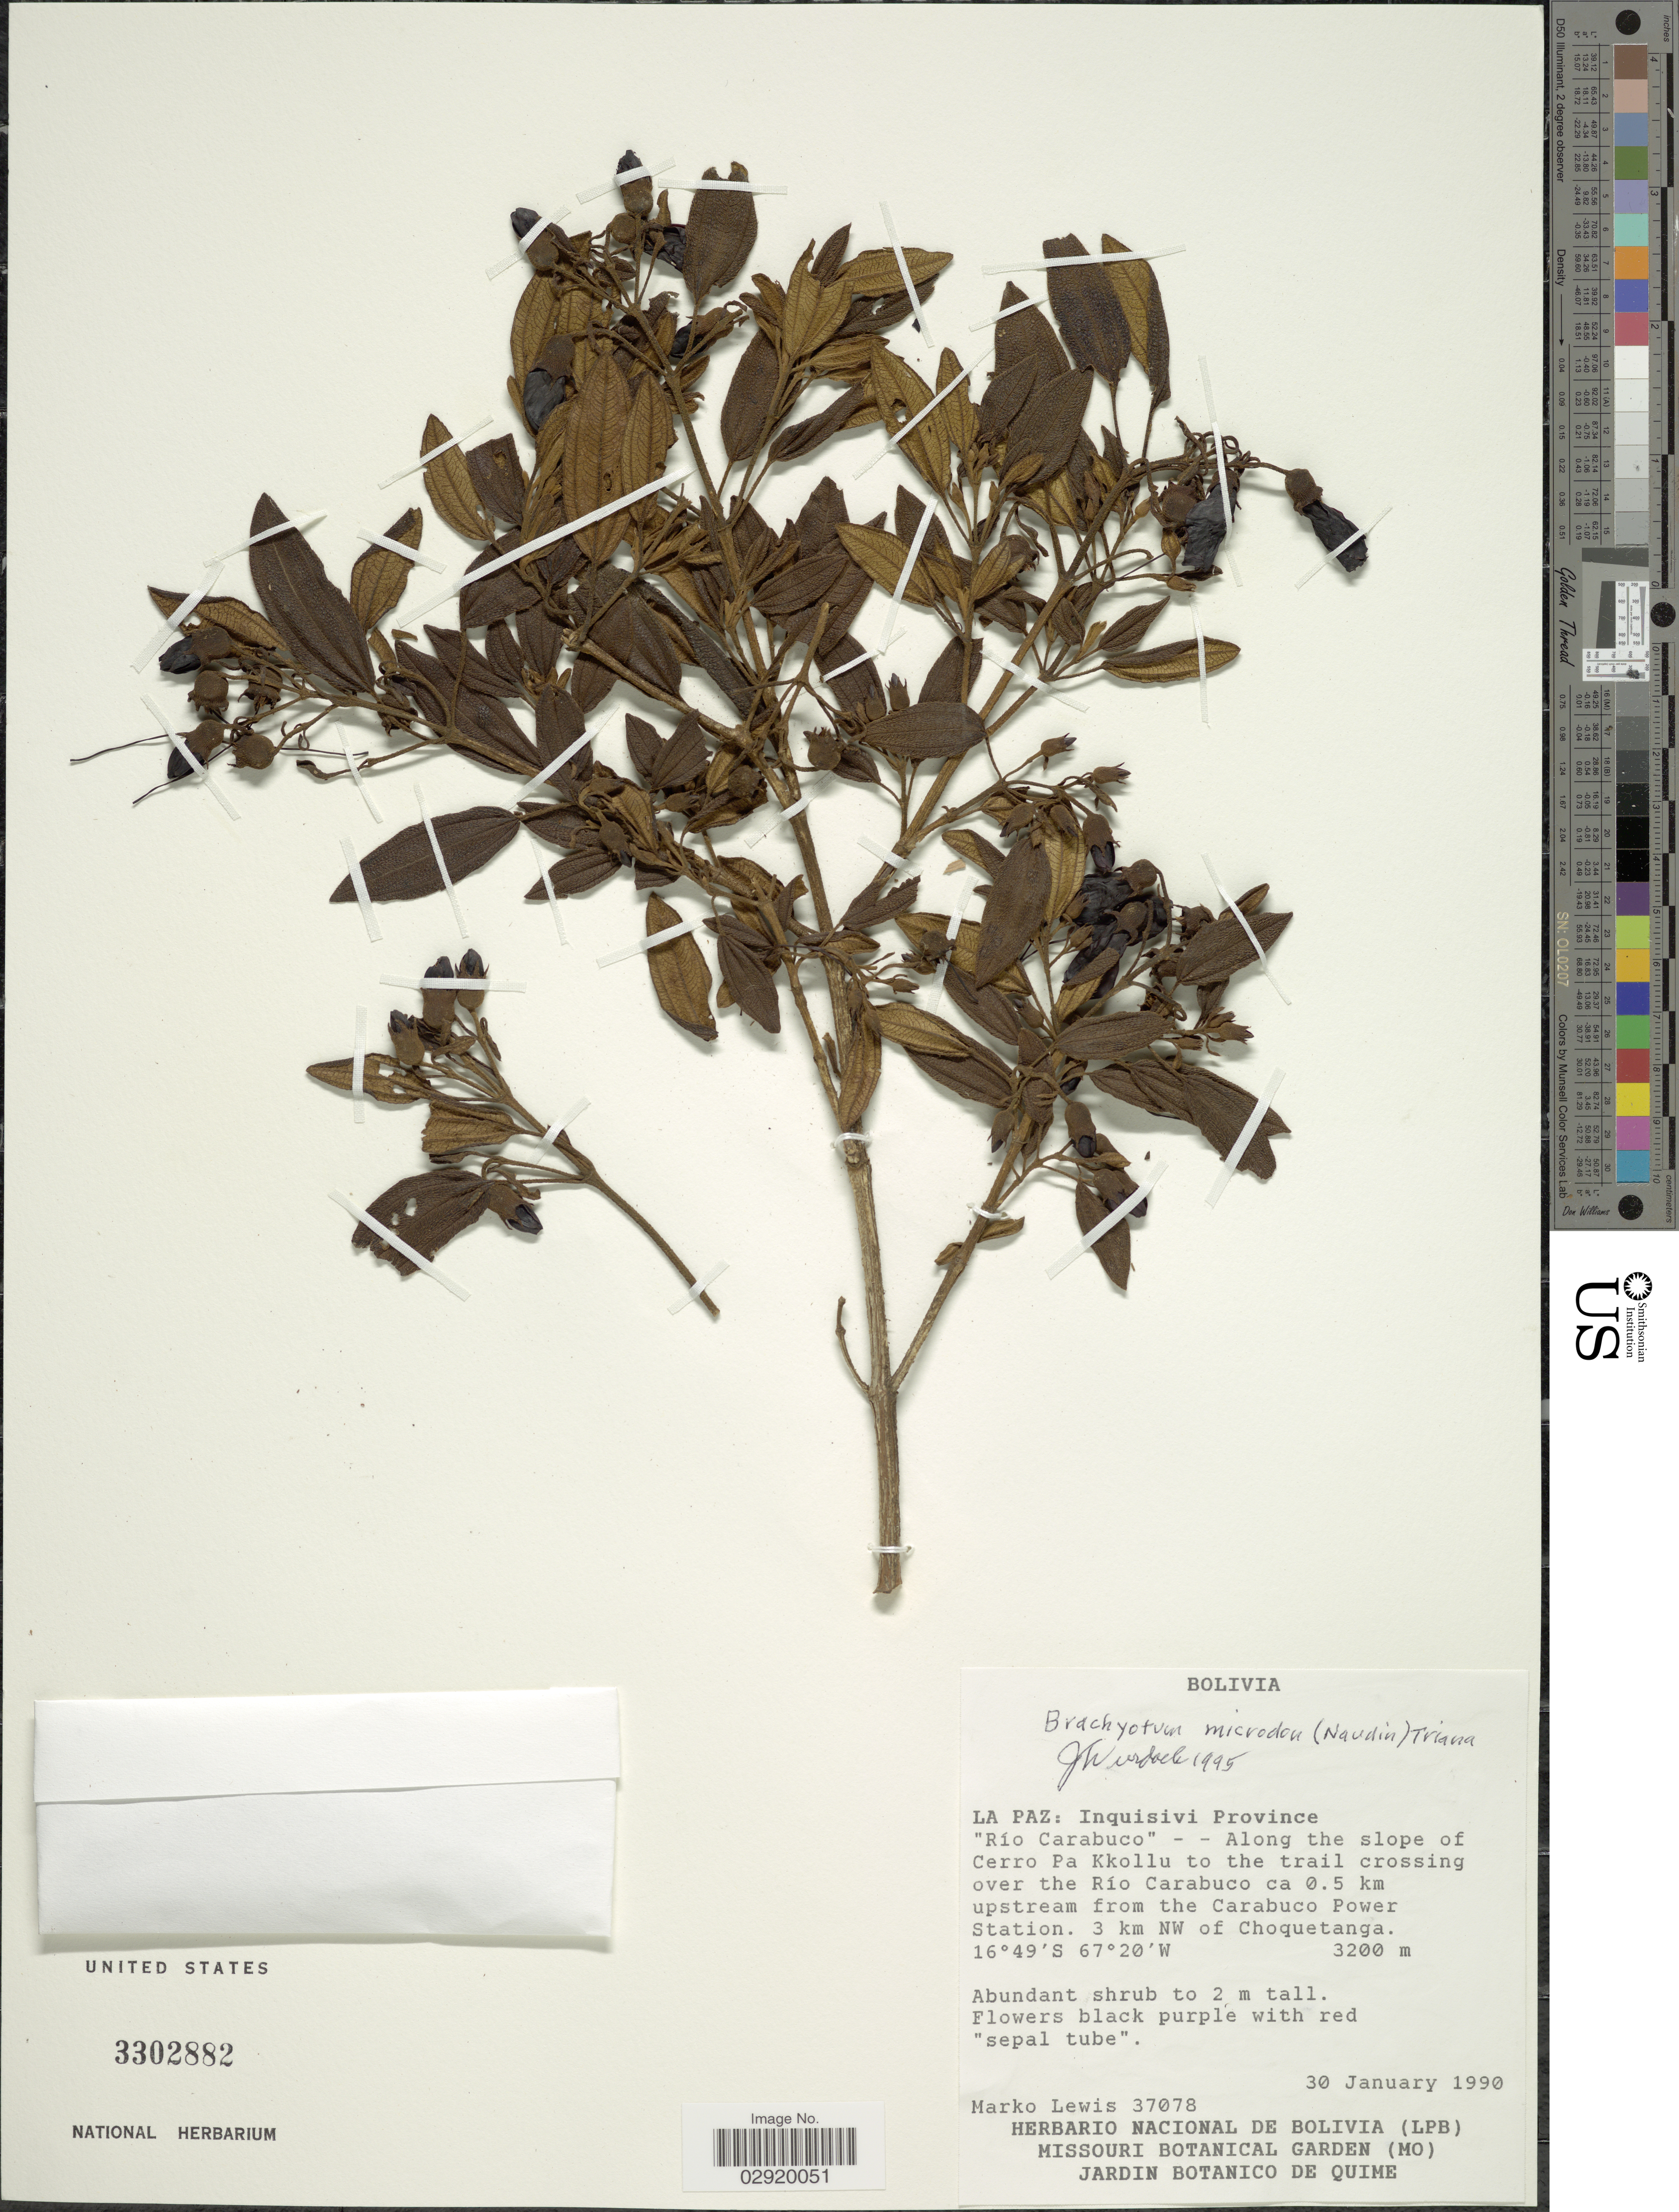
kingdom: Plantae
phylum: Tracheophyta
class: Magnoliopsida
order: Myrtales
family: Melastomataceae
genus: Brachyotum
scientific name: Brachyotum microdon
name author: (Naudin) Triana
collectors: M. A. Lewis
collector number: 37078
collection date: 1990-01-30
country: Bolivia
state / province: La Paz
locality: Inquisivi Province. "Río Carabuco" - - Along the slope of Cerro Pa Kkollu to the trail crossing over the Río Carabuco ca 0.5 km upstream from the Carabuco Power Station. 3 km NW of Choquetanga.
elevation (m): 3200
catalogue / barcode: US 3302882